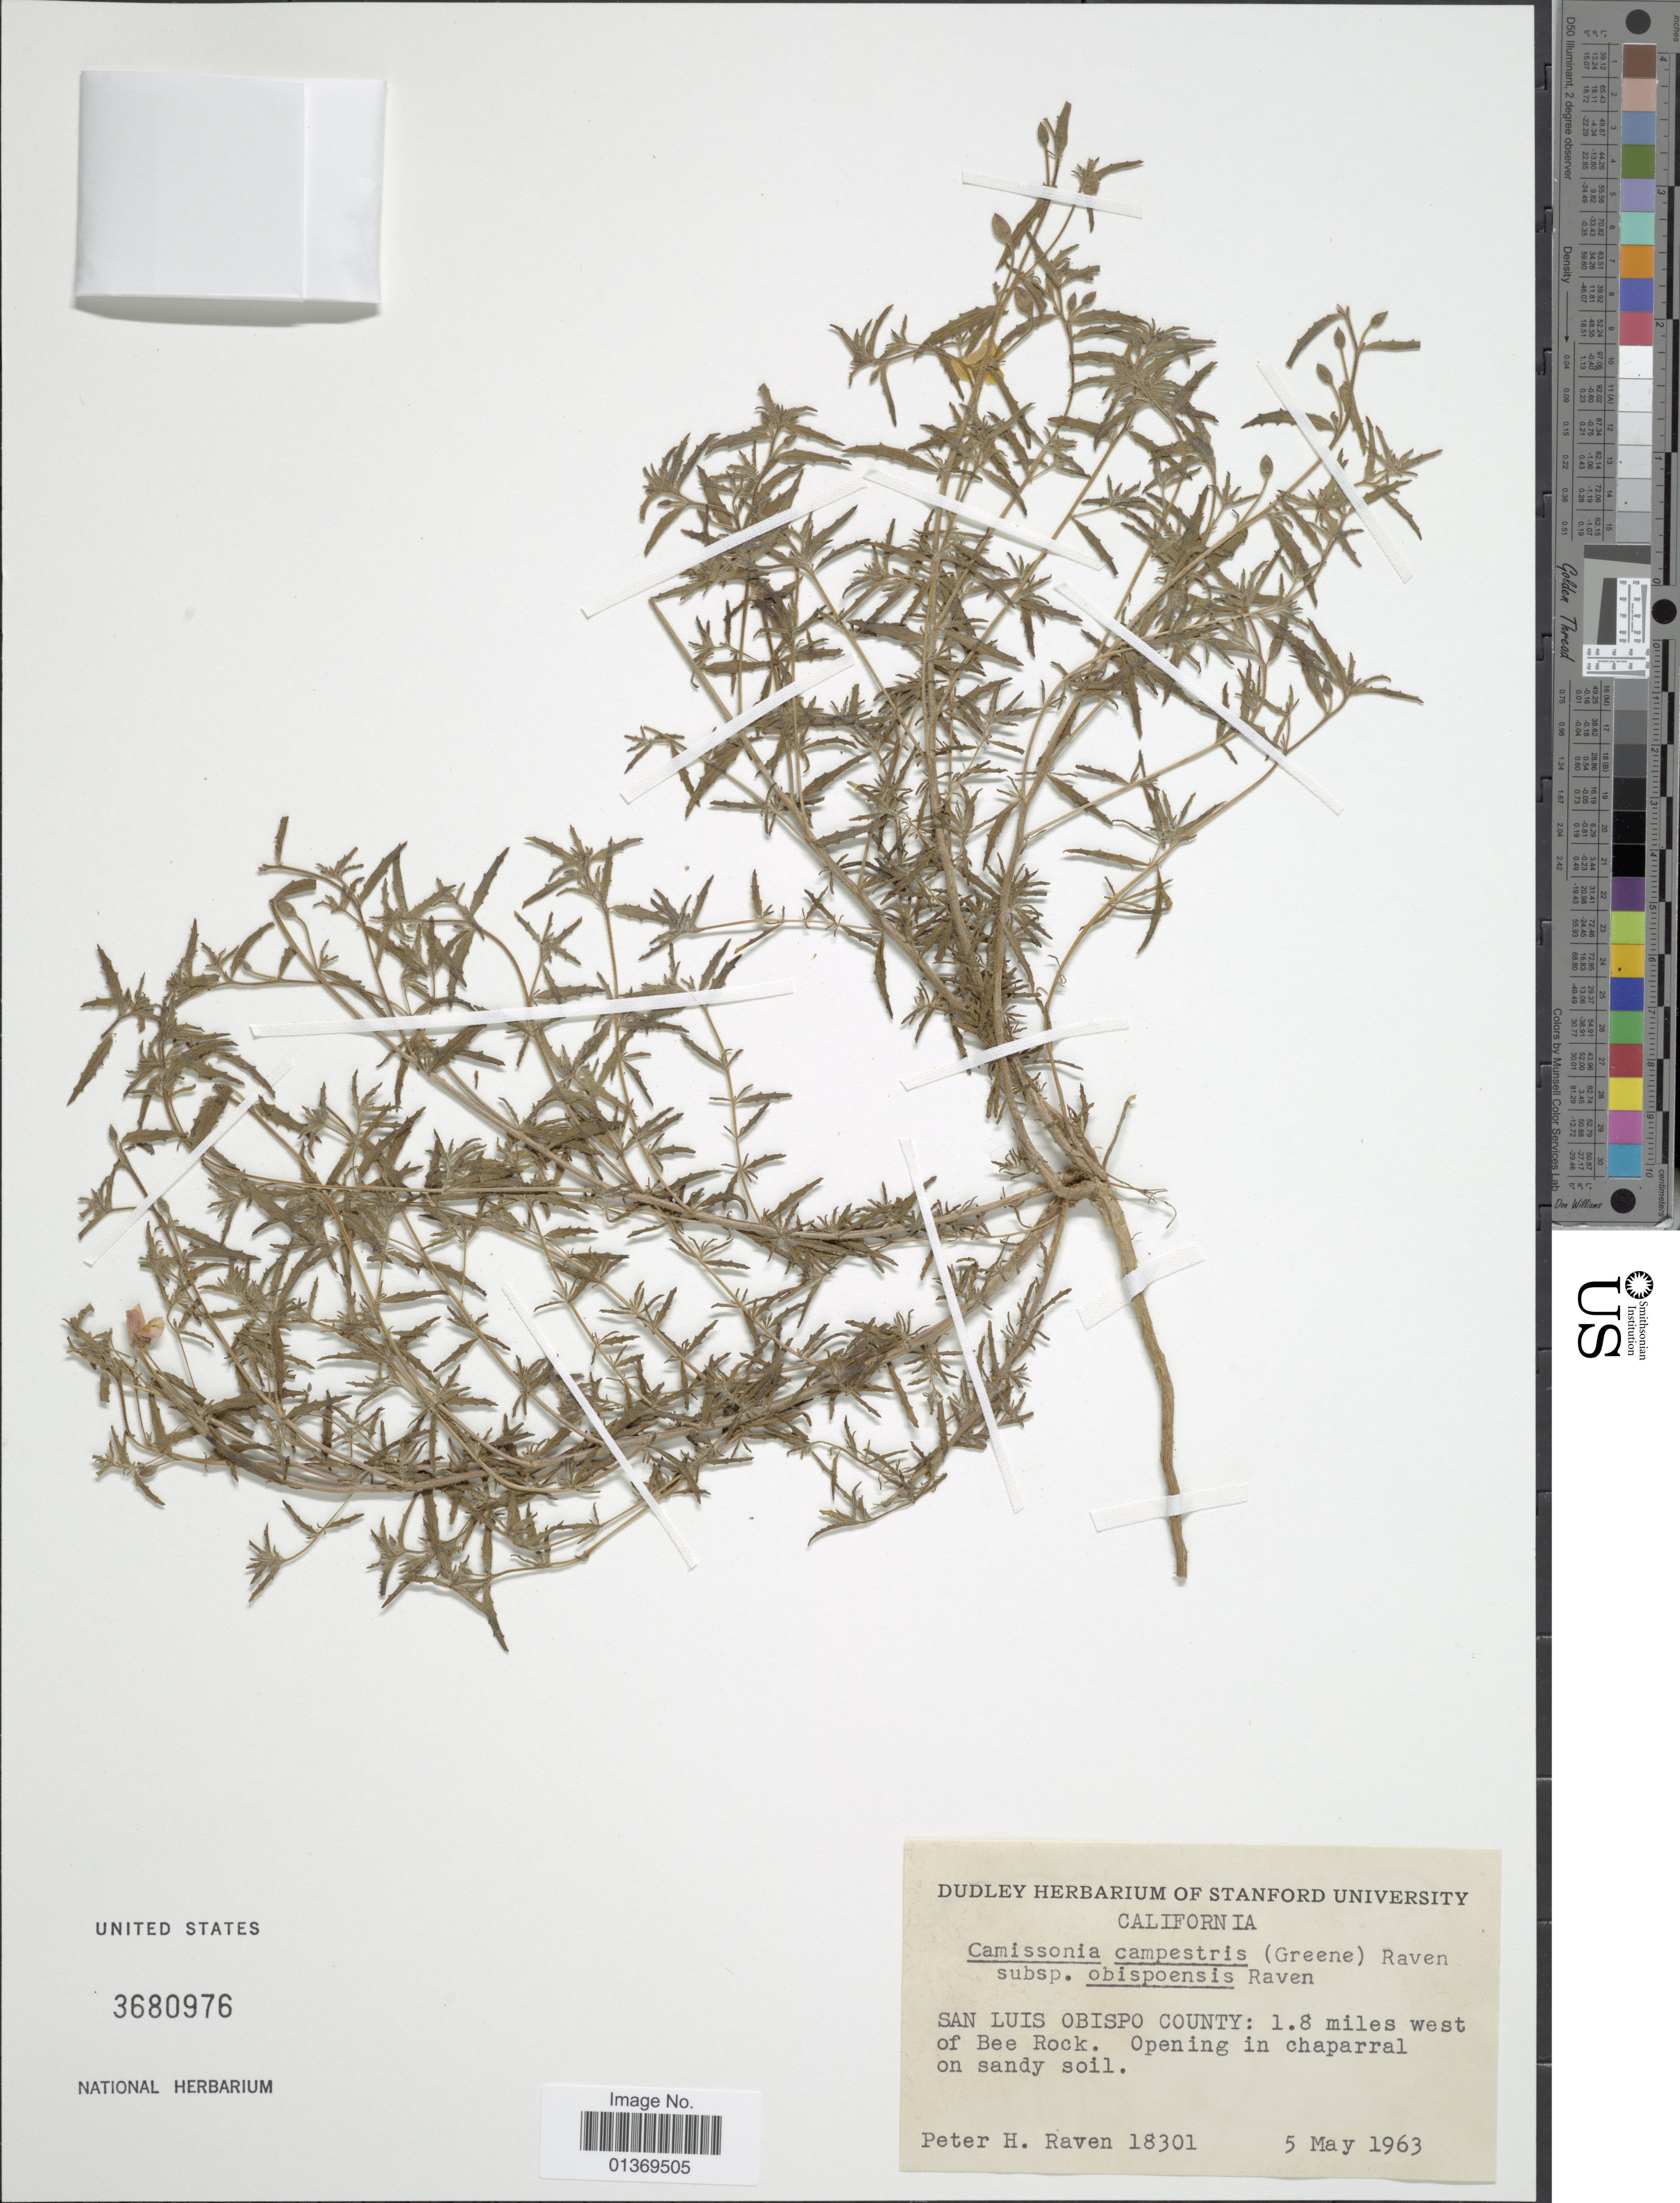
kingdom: Plantae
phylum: Tracheophyta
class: Magnoliopsida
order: Myrtales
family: Onagraceae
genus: Camissonia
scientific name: Camissonia campestris subsp. obispoensis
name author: P.H. Raven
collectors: P. H. Raven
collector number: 18301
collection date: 1963-05-05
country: United States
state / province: California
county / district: San Luis Obispo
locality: San Luis Obispo County: 1.8 miles west of Bee Rock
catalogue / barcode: US 3680976